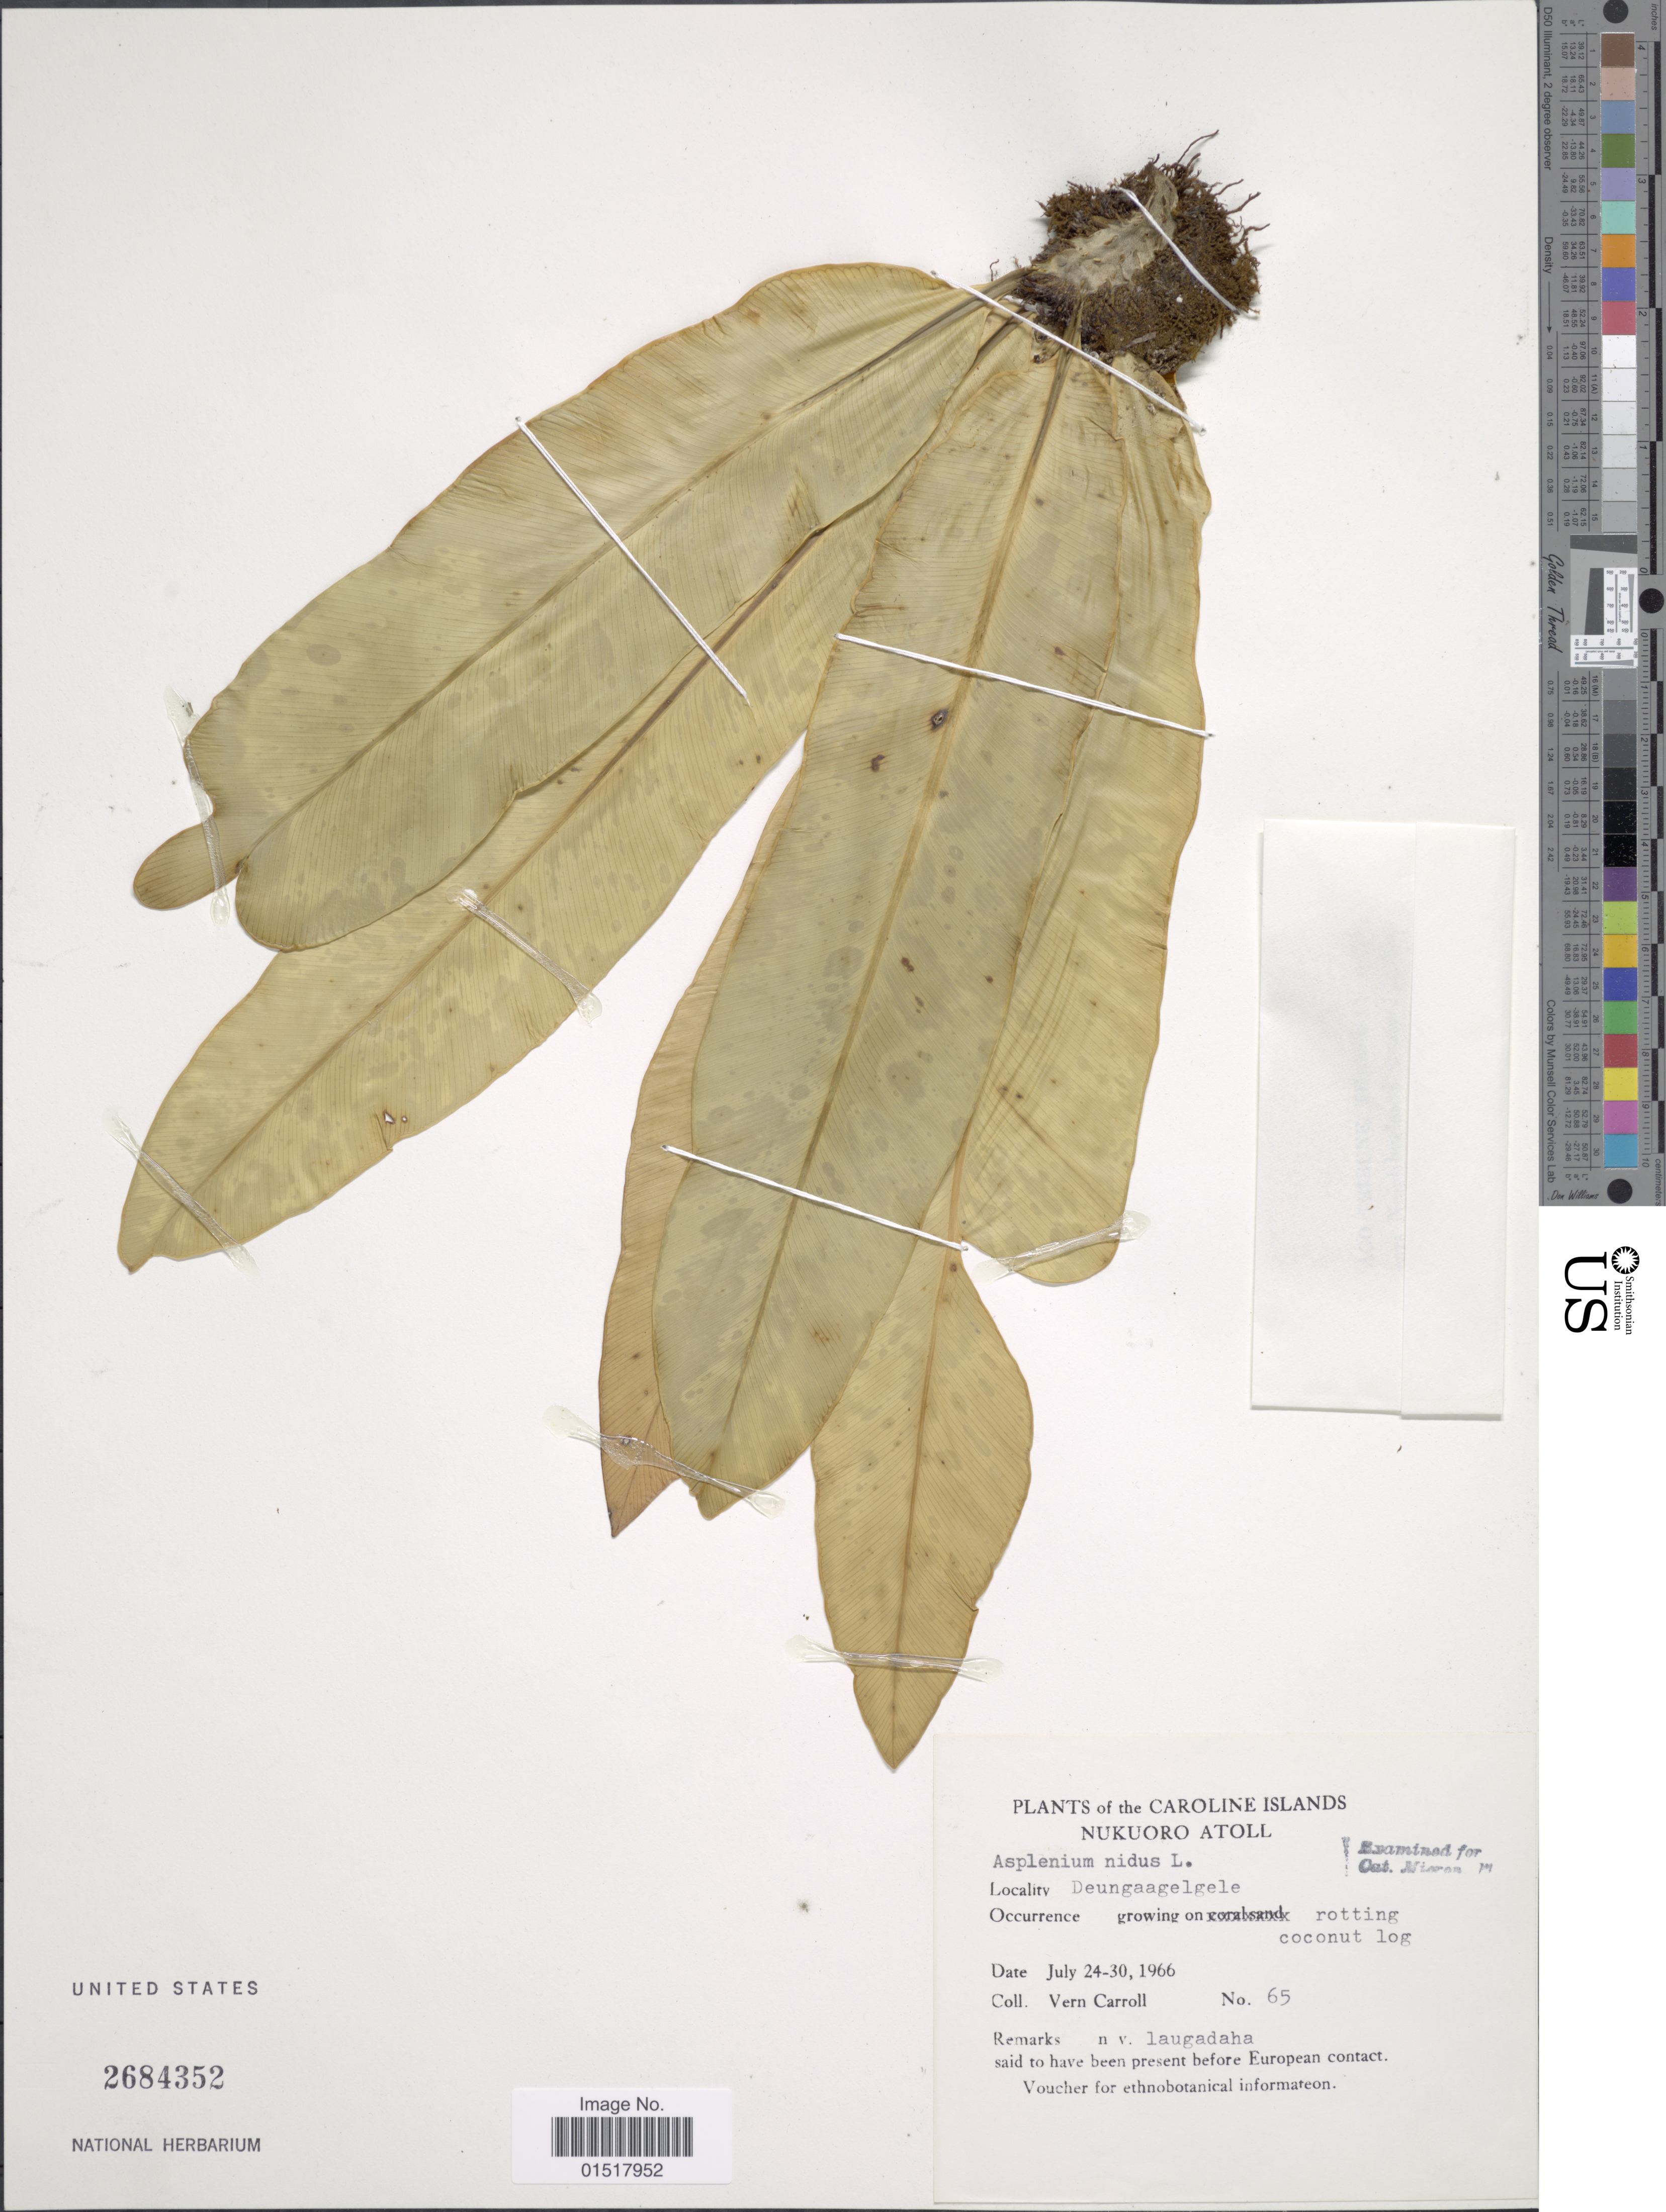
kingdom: Plantae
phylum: Tracheophyta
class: Polypodiopsida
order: Polypodiales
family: Aspleniaceae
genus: Asplenium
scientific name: Asplenium nidus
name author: L.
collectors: V. Carroll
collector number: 65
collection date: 1966-07-24/1966-07-30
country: Micronesia, Federated States of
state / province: Pohnpei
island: Nukuoro Atoll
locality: Caroline Islands. Nukuoro Atoll. Deungaangelgele.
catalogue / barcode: US 2684352